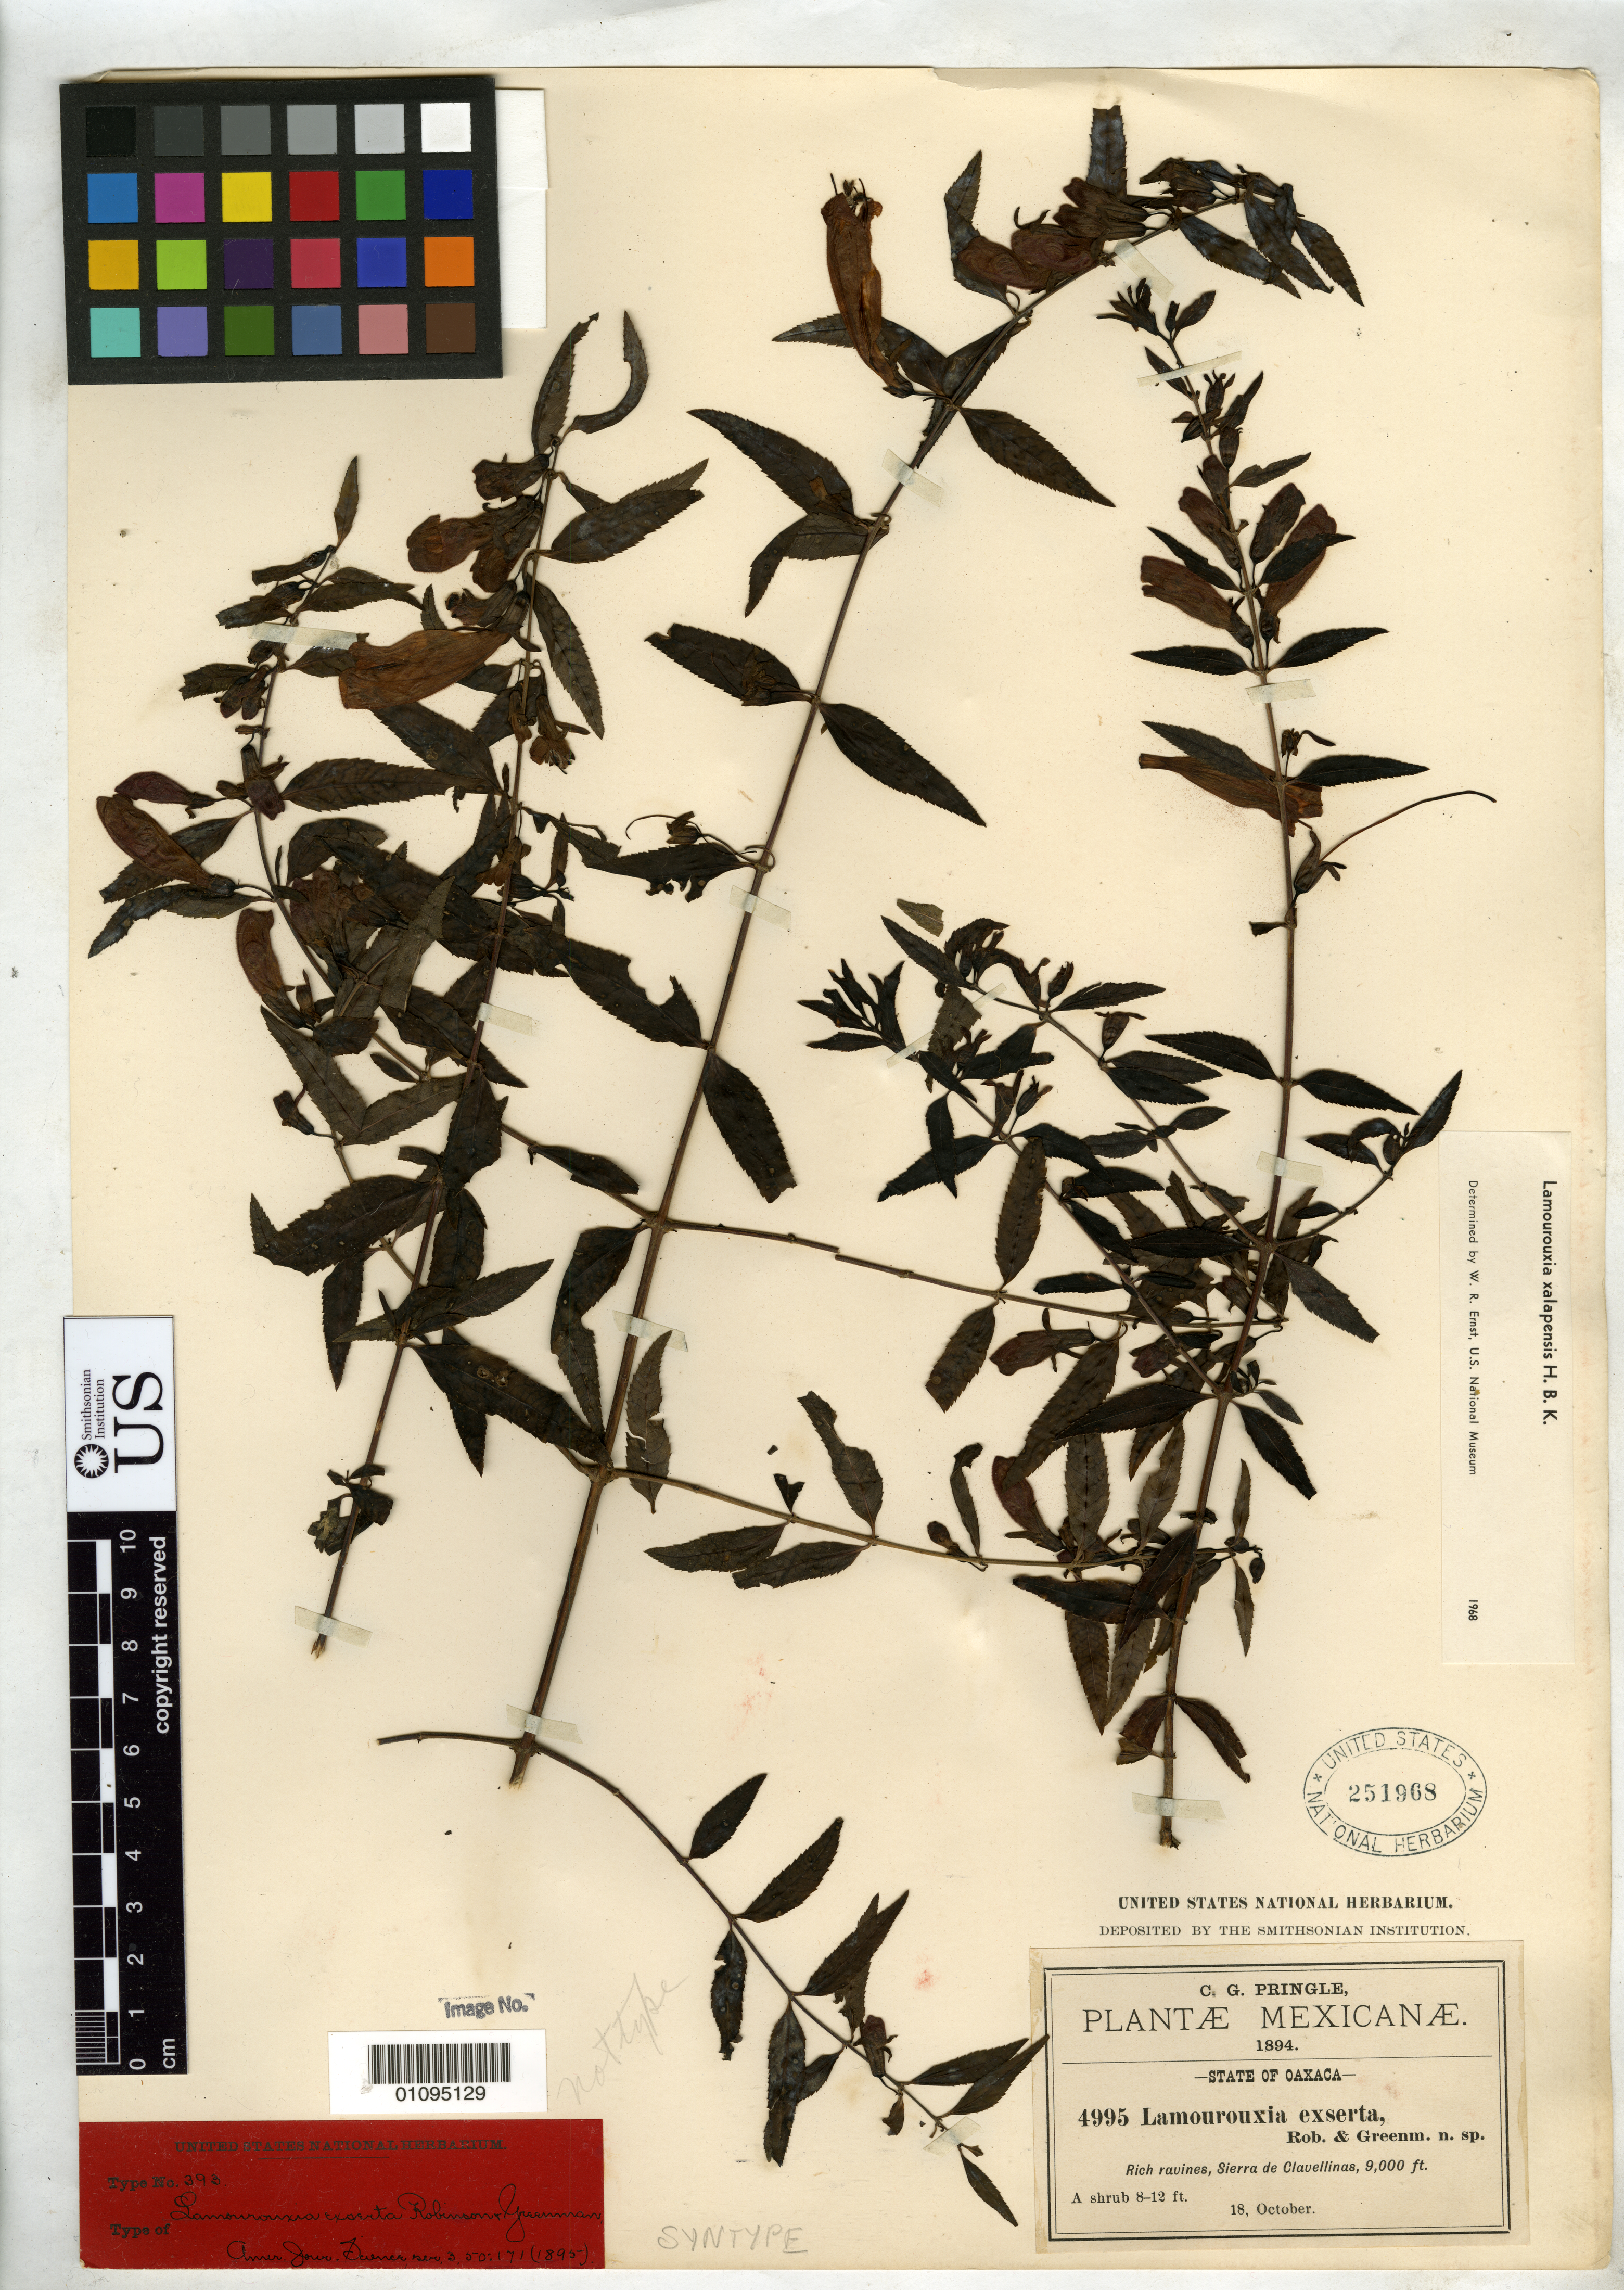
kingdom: Plantae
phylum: Tracheophyta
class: Magnoliopsida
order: Lamiales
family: Orobanchaceae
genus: Lamourouxia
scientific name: Lamourouxia exserta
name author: B.L. Rob. & Greenm.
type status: Syntype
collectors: C. G. Pringle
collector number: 4995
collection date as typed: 18 Oct 1894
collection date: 1894-10-18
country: Mexico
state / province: Oaxaca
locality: Sierra de Clavellinas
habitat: Rich ravines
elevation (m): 2743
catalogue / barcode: US 251968